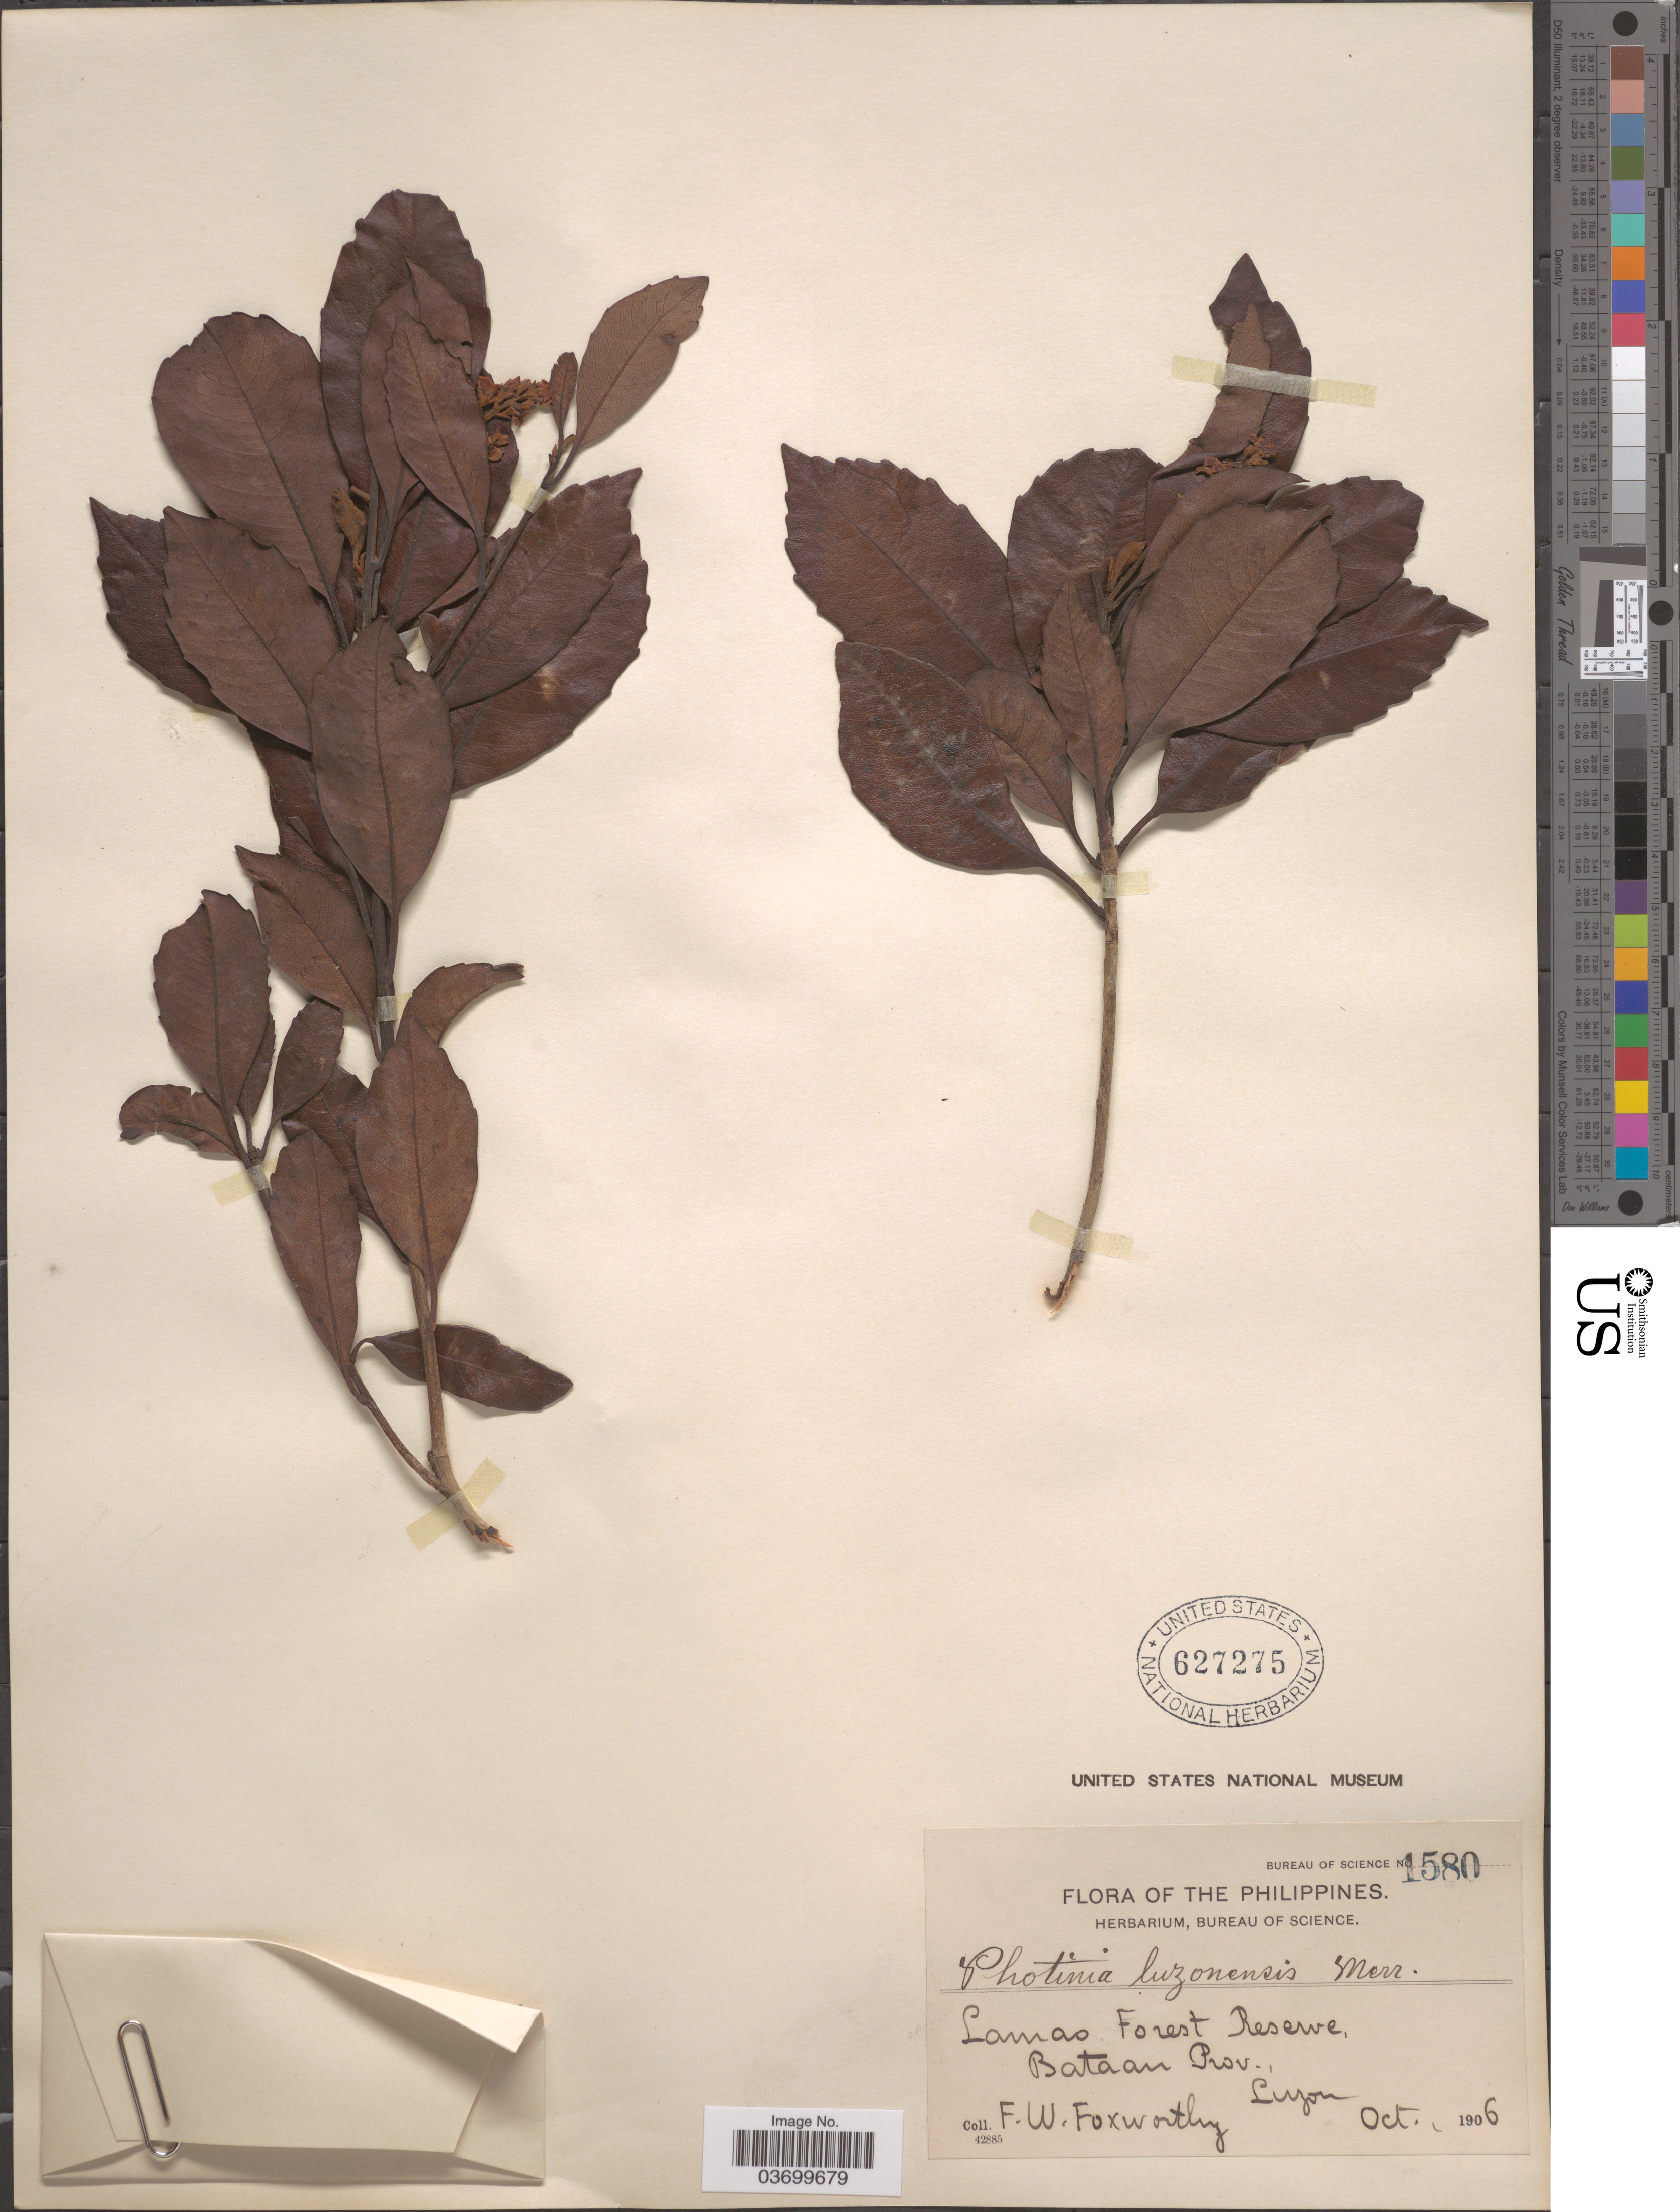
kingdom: Plantae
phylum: Tracheophyta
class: Magnoliopsida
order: Rosales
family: Rosaceae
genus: Photinia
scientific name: Photinia luzonensis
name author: Merr.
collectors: F. W. Foxworthy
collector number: Bureau of Science 1580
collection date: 1906-10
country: Philippines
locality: Lamao Forest Reserve, Bataan Prov., Luzon.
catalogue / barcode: US 627275